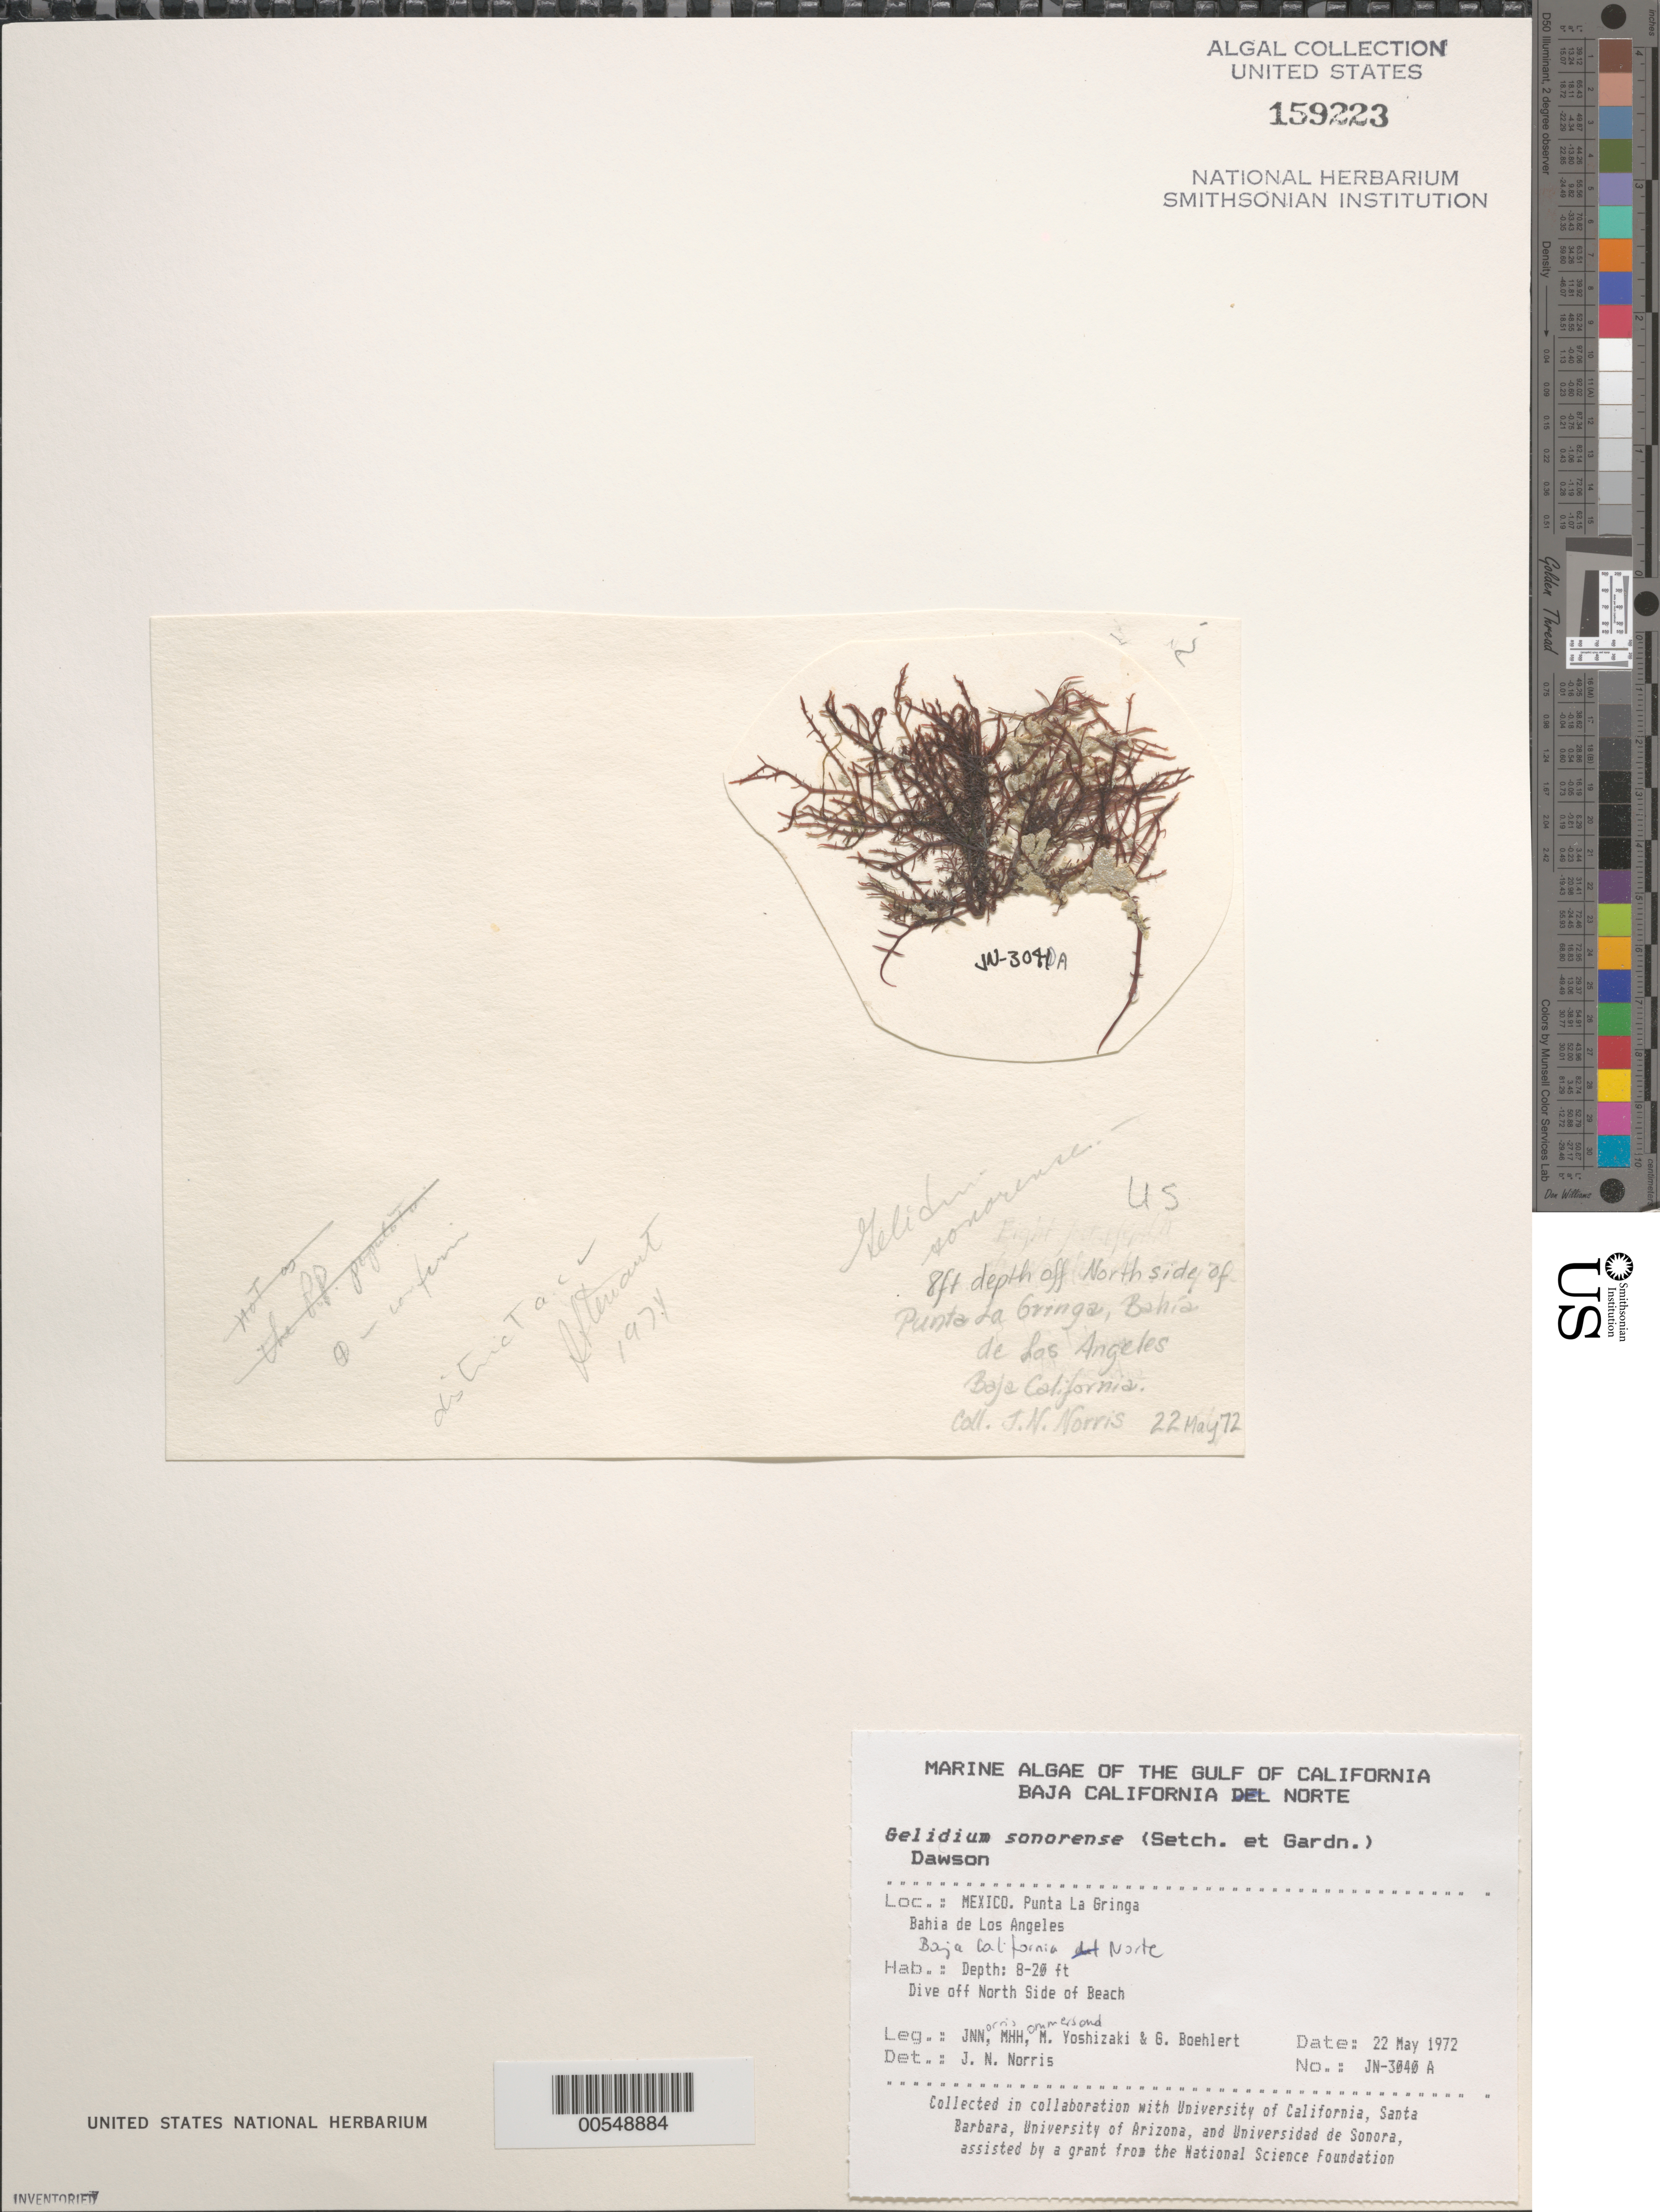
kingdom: Plantae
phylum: Rhodophyta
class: Florideophyceae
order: Gelidiales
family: Pterocladiaceae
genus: Pterocladia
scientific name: Pterocladia sonorense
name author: (E.Y. Dawson) J.G.Stewart & J.N. Norris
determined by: Algae name updating Project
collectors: J. N. Norris, M. H. Hommersand, M. Yoshizaki & G. Boehlert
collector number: JN-3040a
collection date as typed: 22 May 1972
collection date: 1972-05-22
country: Mexico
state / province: Baja California Norte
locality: Punta La Gringa, Bahia de los Angeles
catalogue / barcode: US 159223